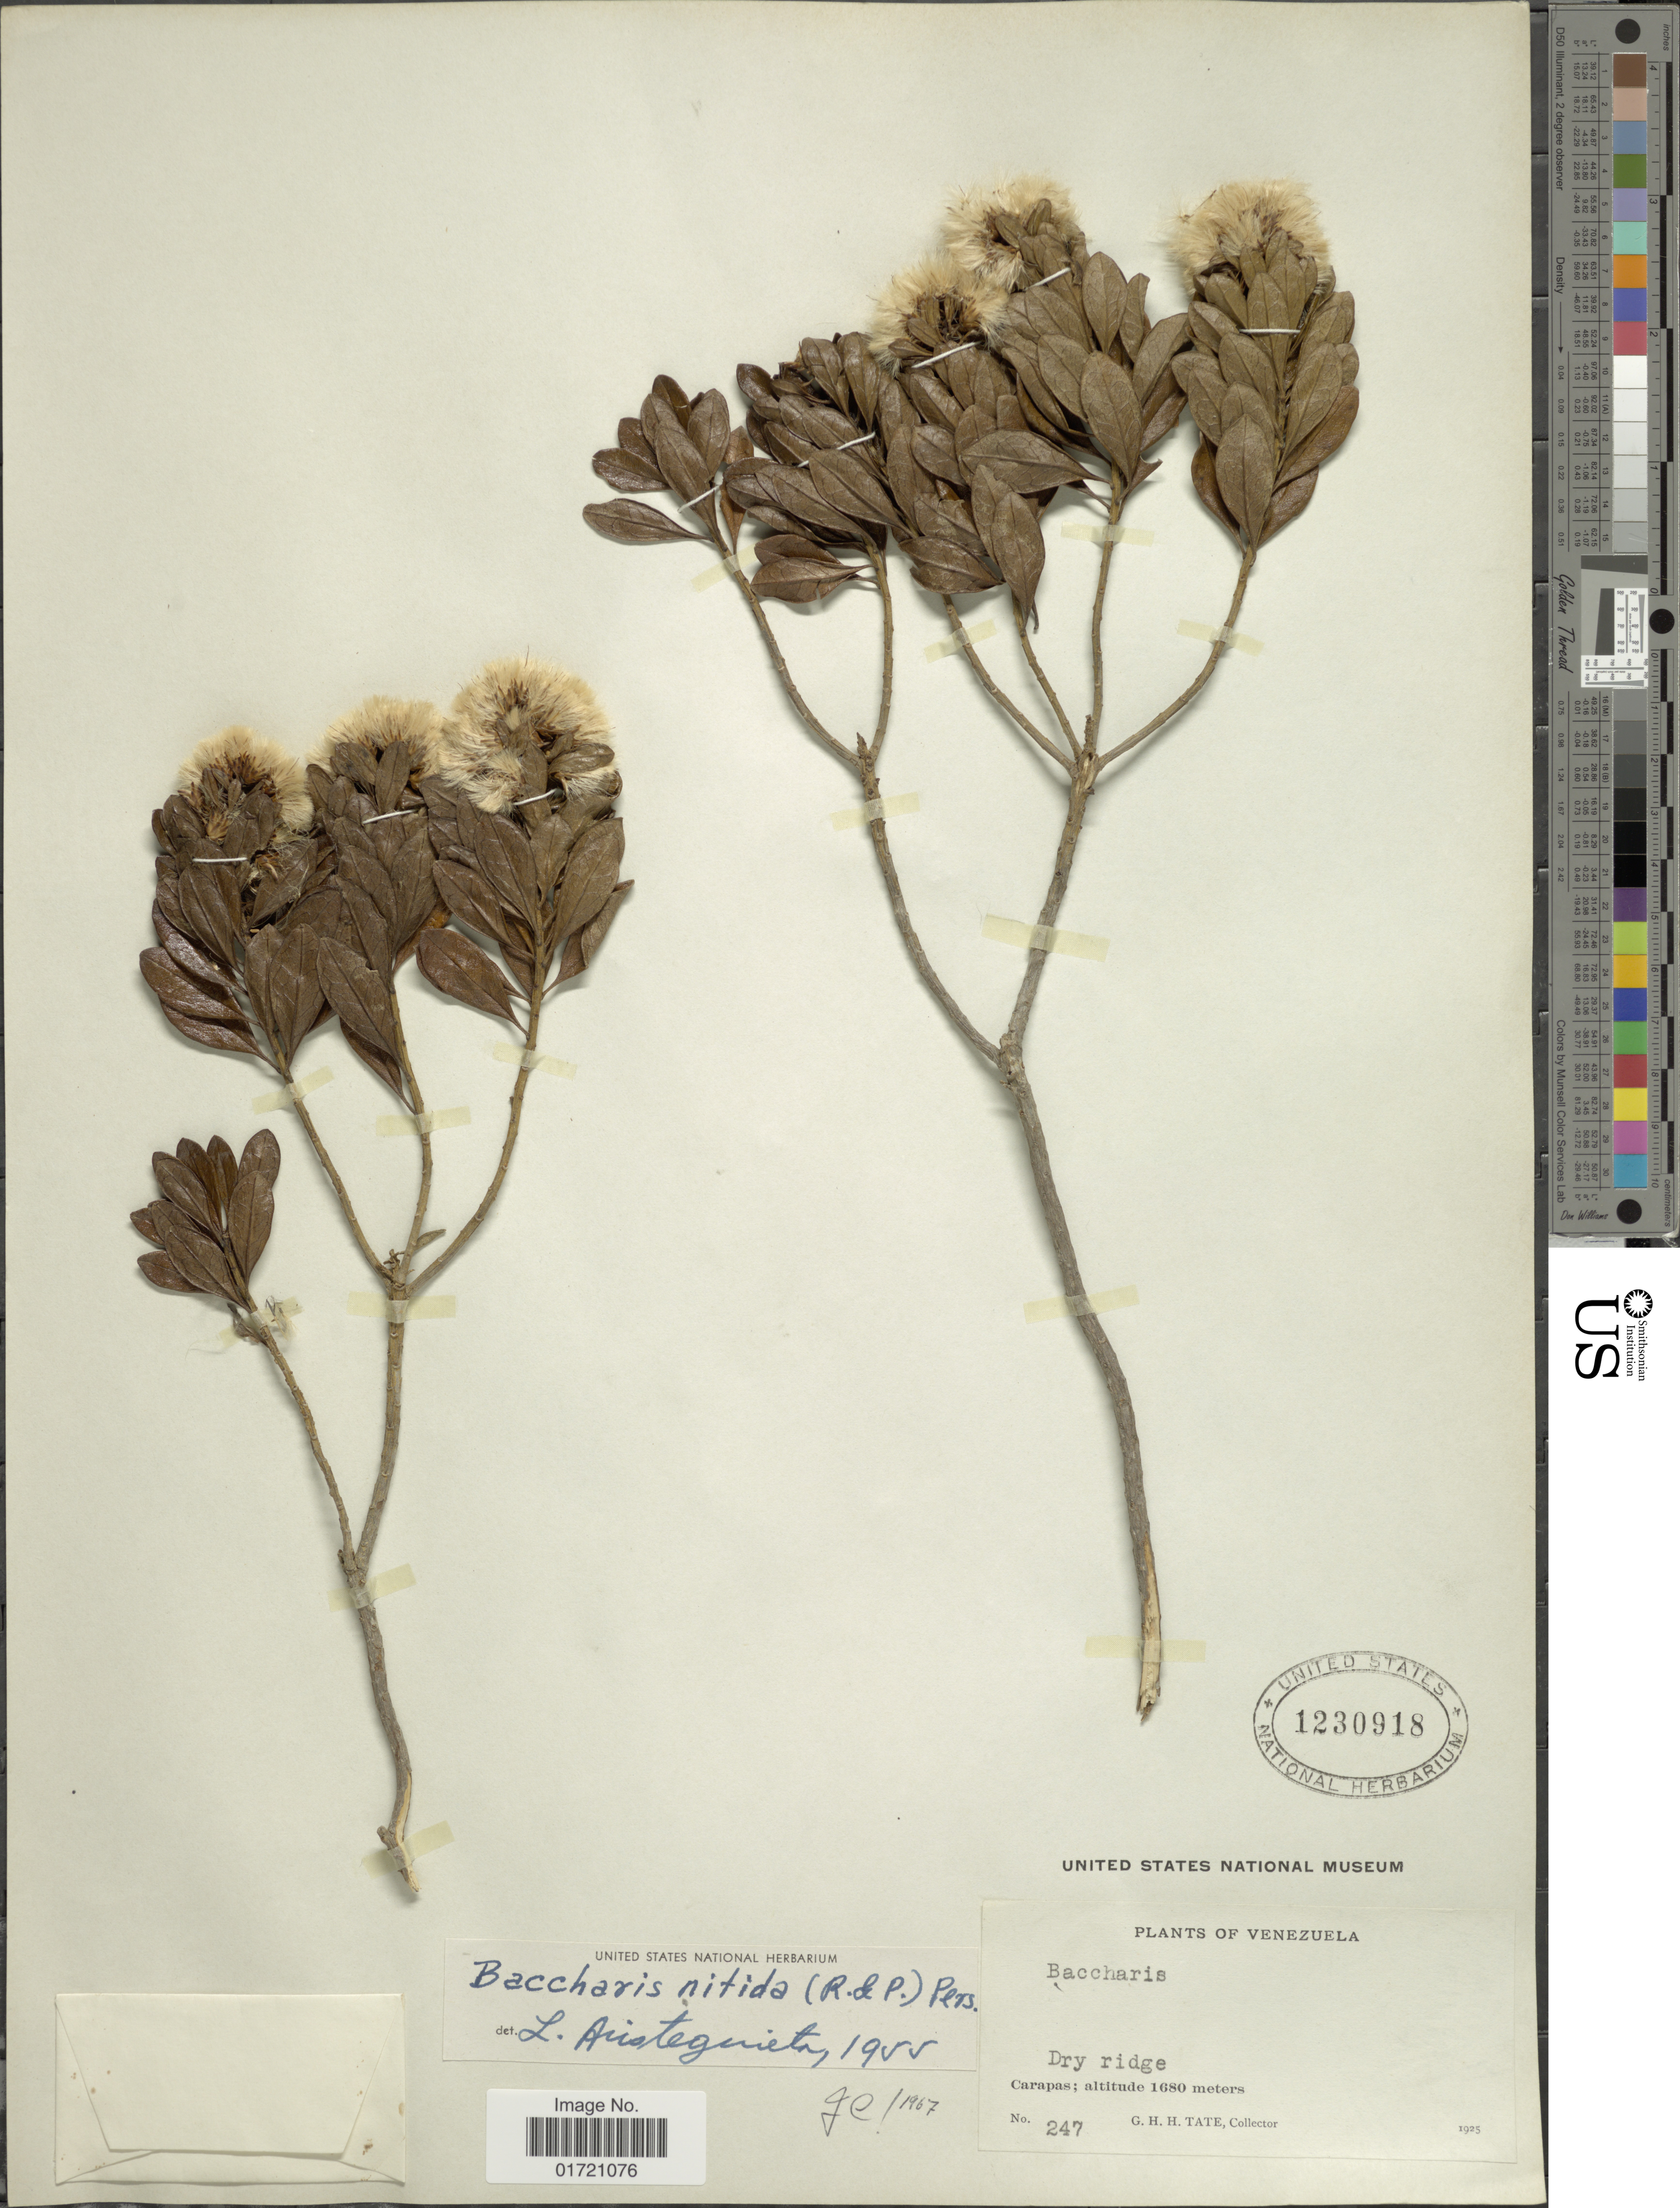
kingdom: Plantae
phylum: Tracheophyta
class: Magnoliopsida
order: Asterales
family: Asteraceae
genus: Baccharis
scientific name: Baccharis nitida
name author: (Ruiz & Pav.) Pers.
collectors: G. H. H.Tate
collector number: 247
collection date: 1925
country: Venezuela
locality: Carapasl.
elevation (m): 1680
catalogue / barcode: US 1230918